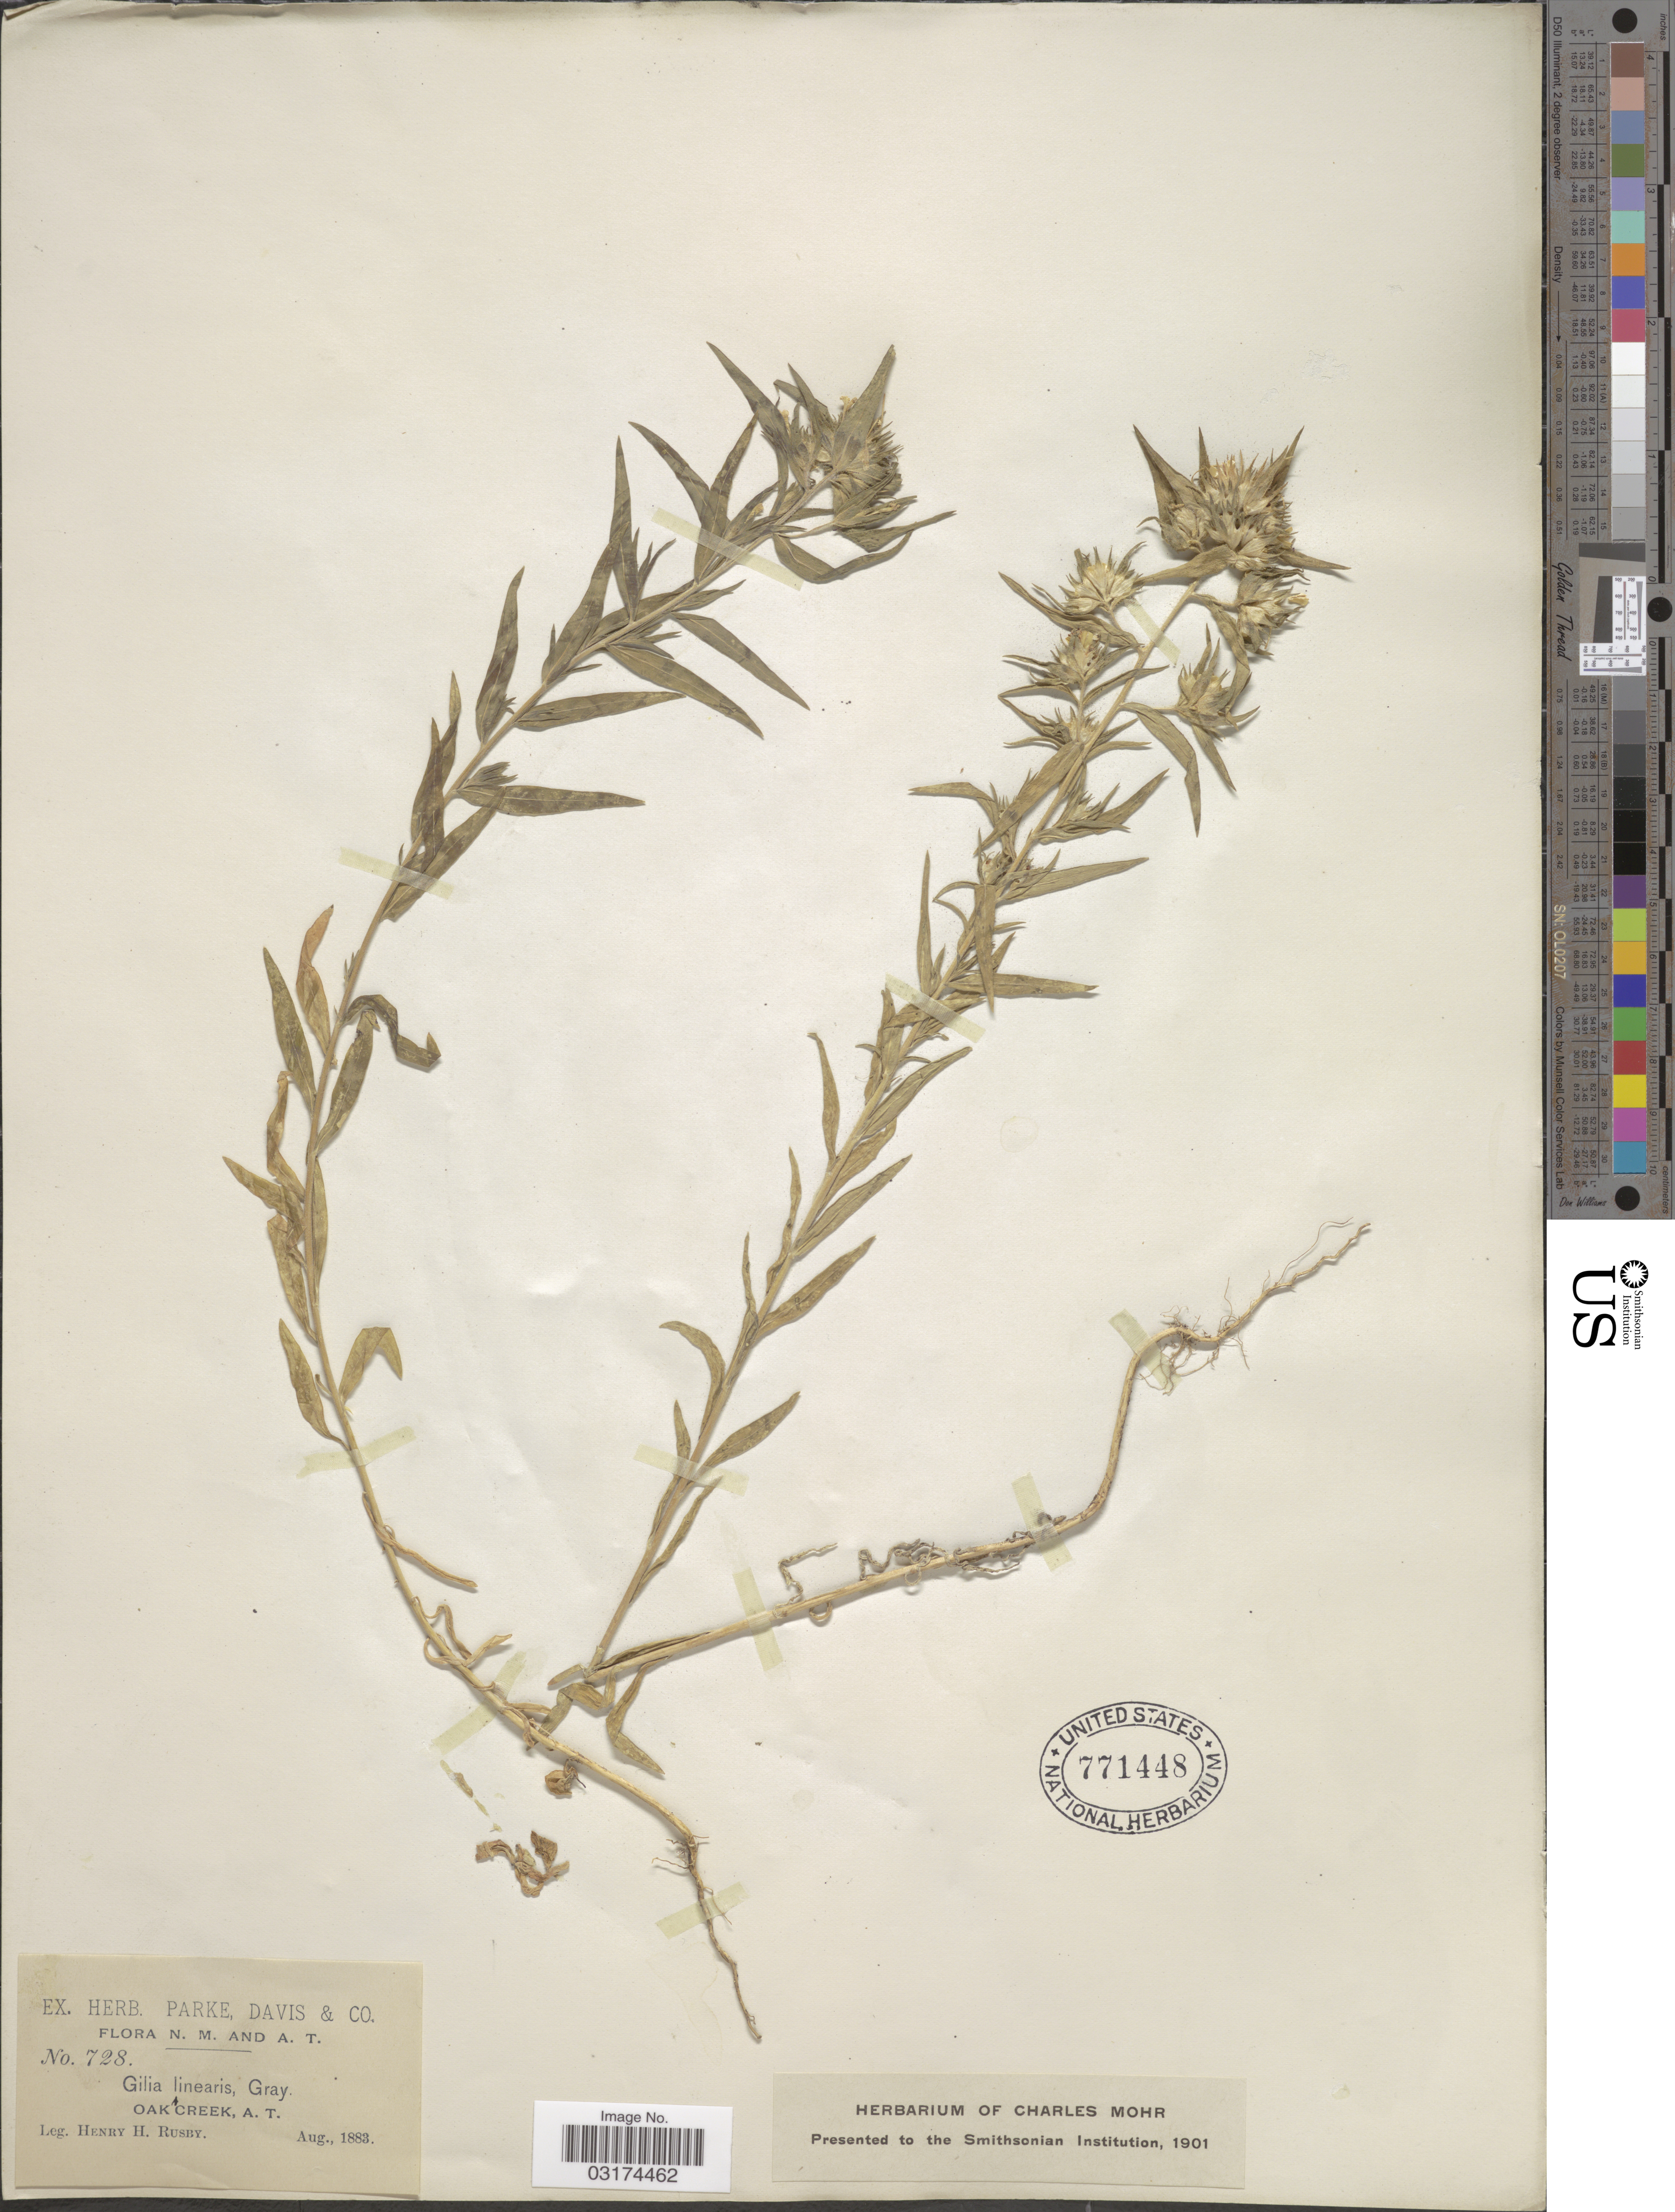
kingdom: Plantae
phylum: Tracheophyta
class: Magnoliopsida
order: Ericales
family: Polemoniaceae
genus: Collomia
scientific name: Collomia linearis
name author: Nutt.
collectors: H. H. Rusby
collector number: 728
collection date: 1883-08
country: United States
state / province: Arizona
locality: Oak Creek, A.T.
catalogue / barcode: US 771448